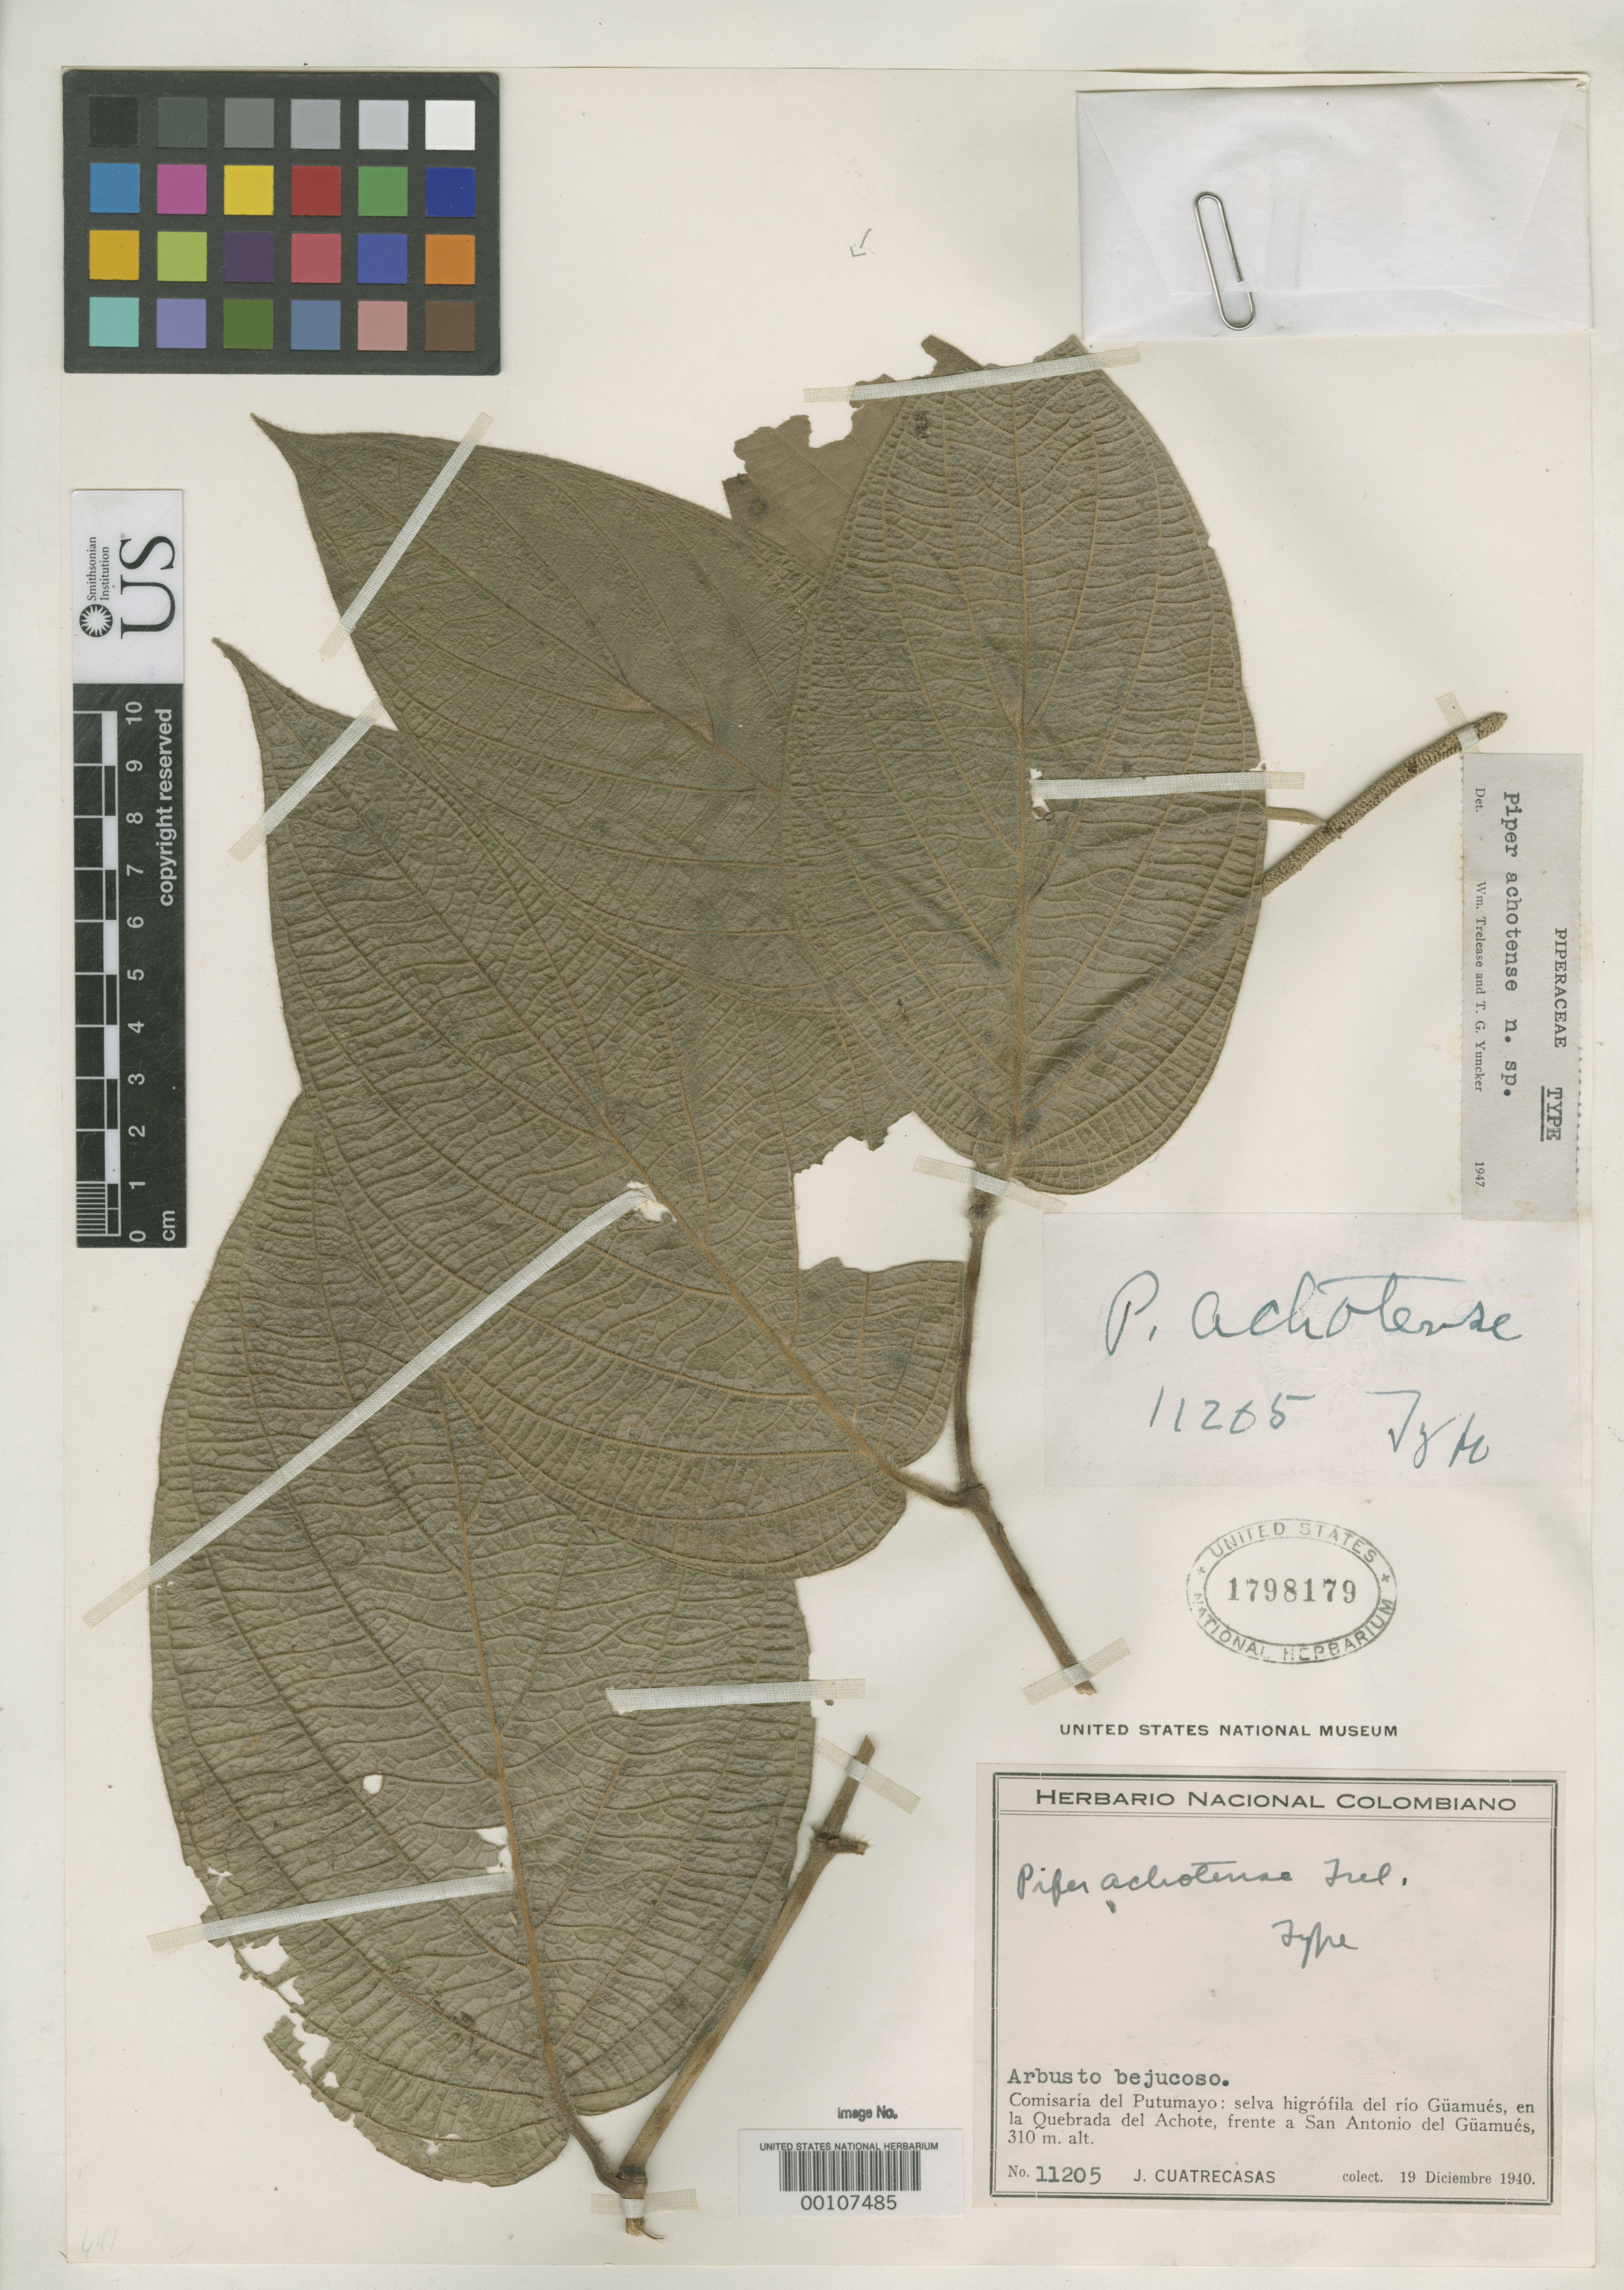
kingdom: Plantae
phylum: Tracheophyta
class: Magnoliopsida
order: Piperales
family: Piperaceae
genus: Piper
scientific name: Piper achotense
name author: Trel. & Yunck.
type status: Holotype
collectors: J. Cuatrecasas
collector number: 11205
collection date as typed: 19 Dec 1940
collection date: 1940-12-19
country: Colombia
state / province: Putumayo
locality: Rio Guamues, Quebrada del Achote.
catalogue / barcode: US 1798179